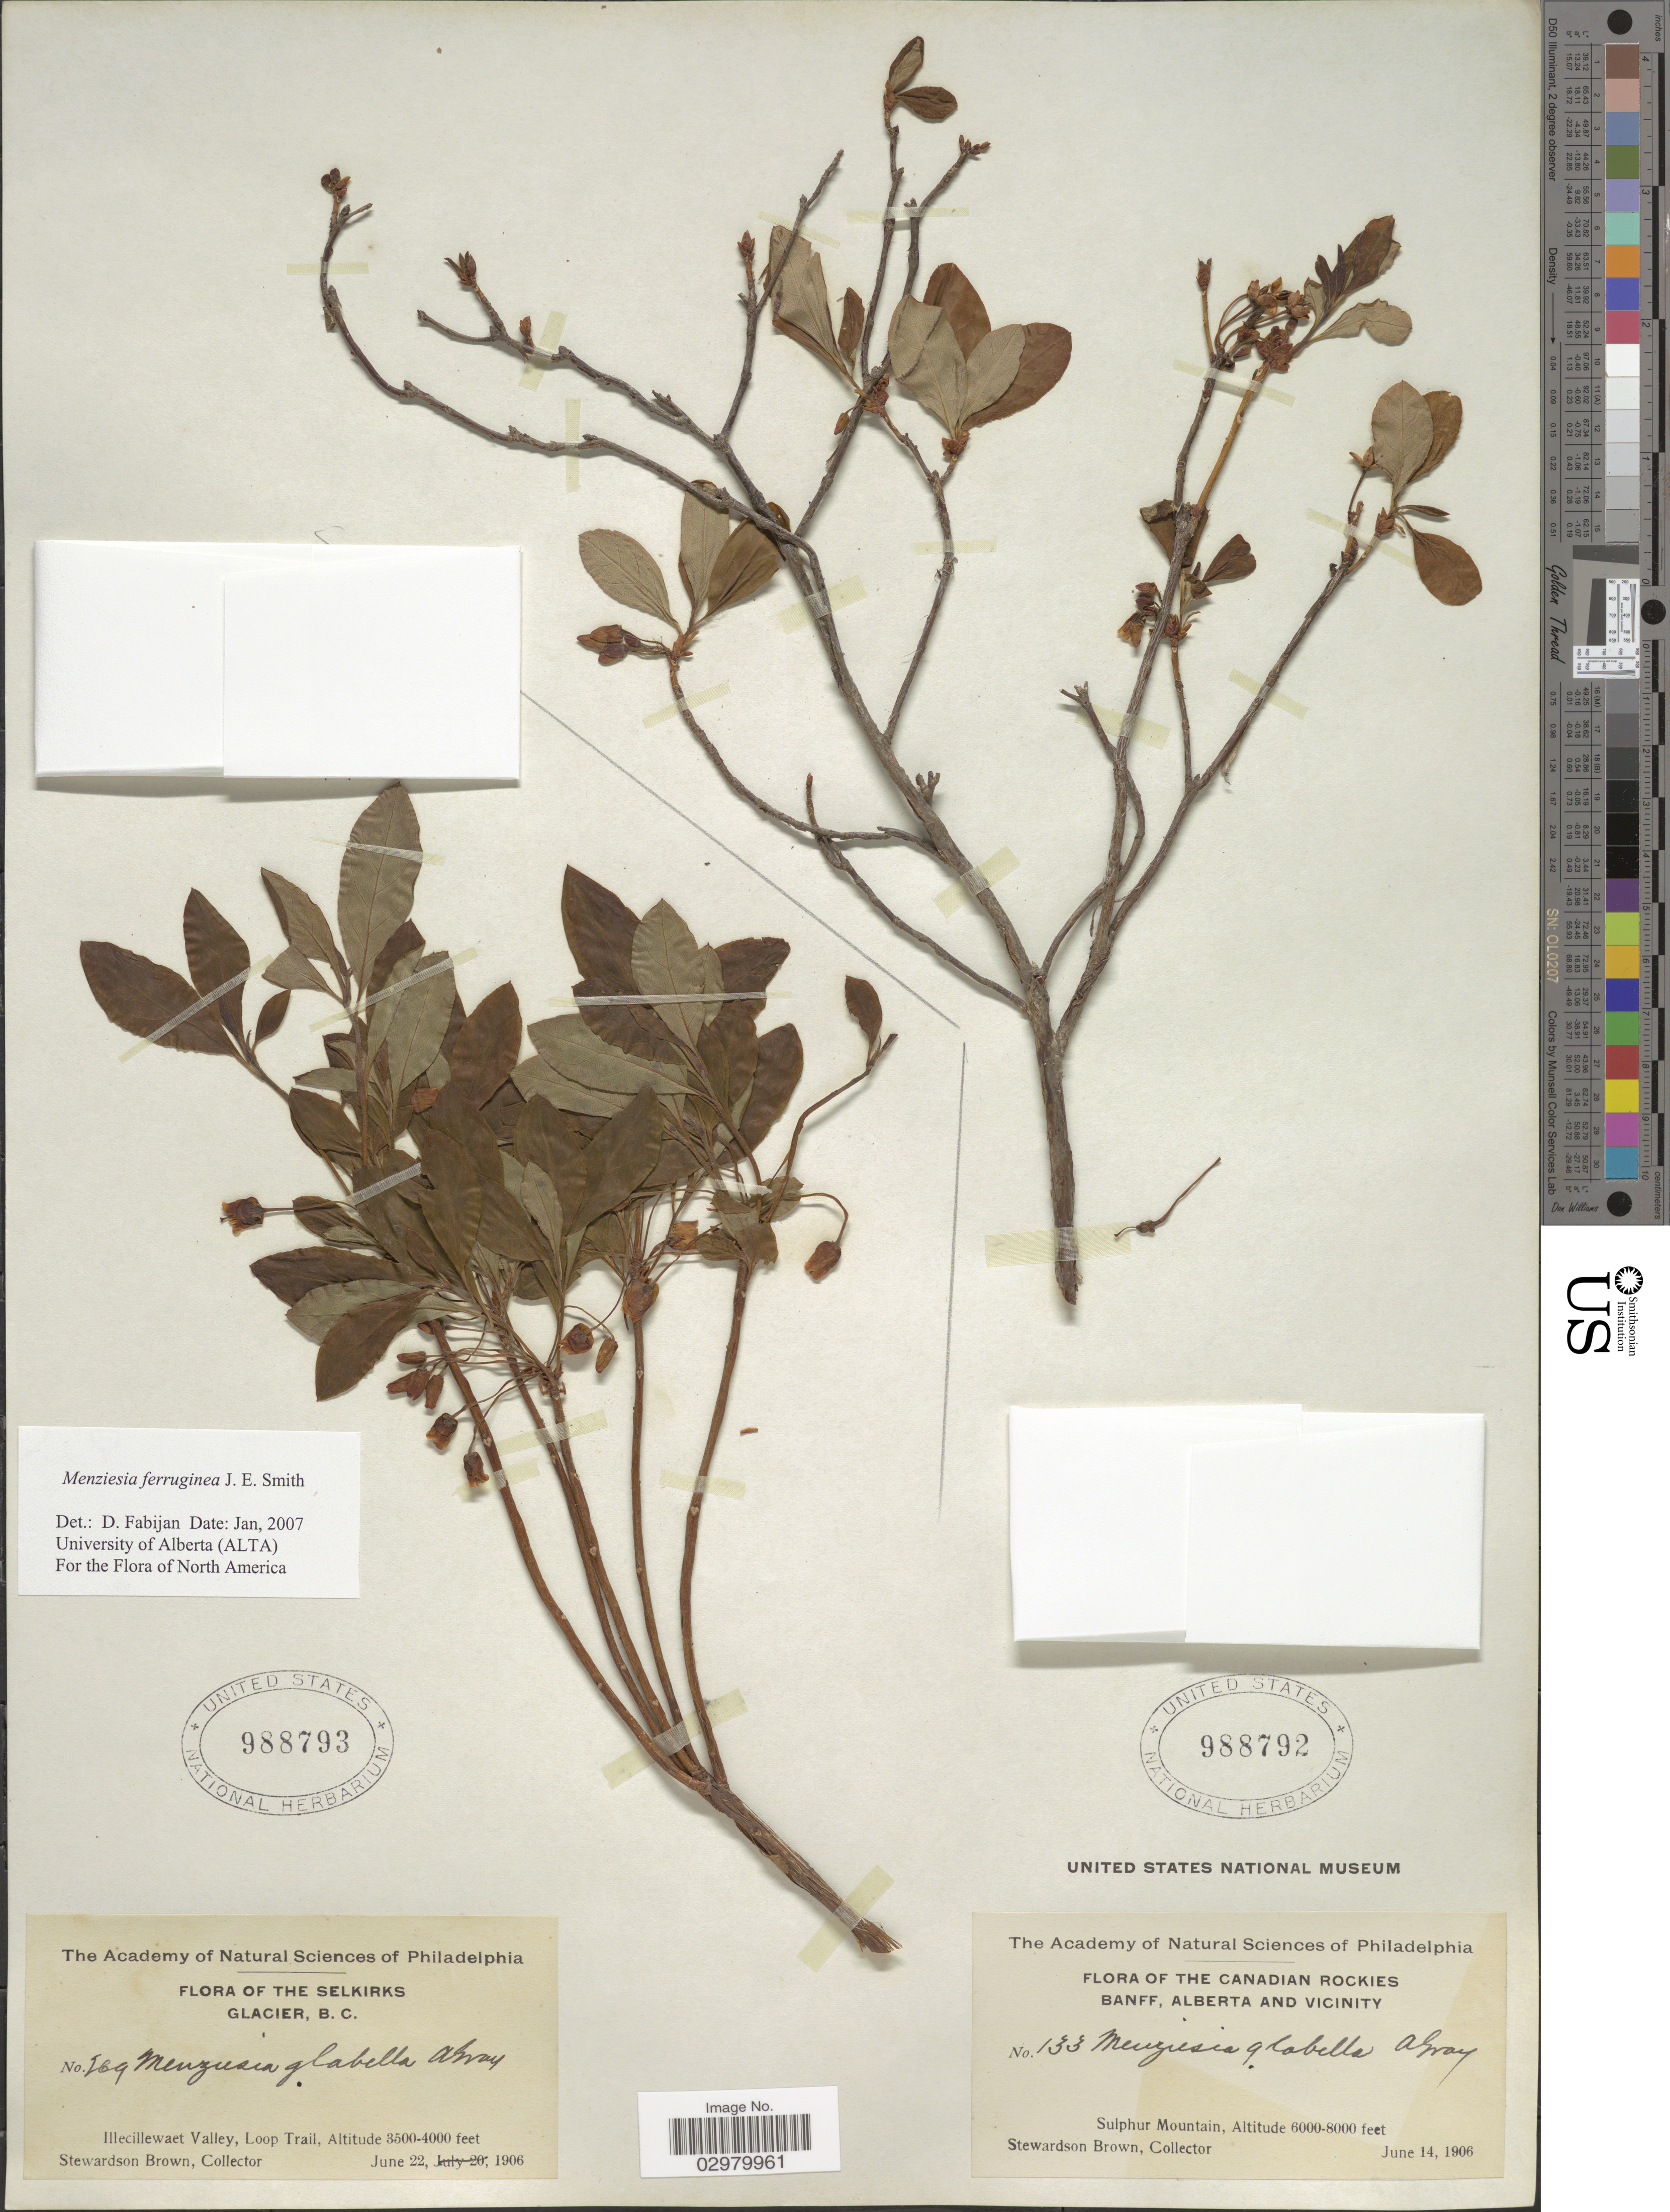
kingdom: Plantae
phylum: Tracheophyta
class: Magnoliopsida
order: Ericales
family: Ericaceae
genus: Menziesia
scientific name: Menziesia ferruginea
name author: Sm.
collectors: S. Brown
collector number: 269*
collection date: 1906-06-22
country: Canada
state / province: British Columbia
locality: Selkirks, Glacier, B. C., Illecillewaet Valley, Loop Trail.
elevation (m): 1067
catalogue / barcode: US 988793